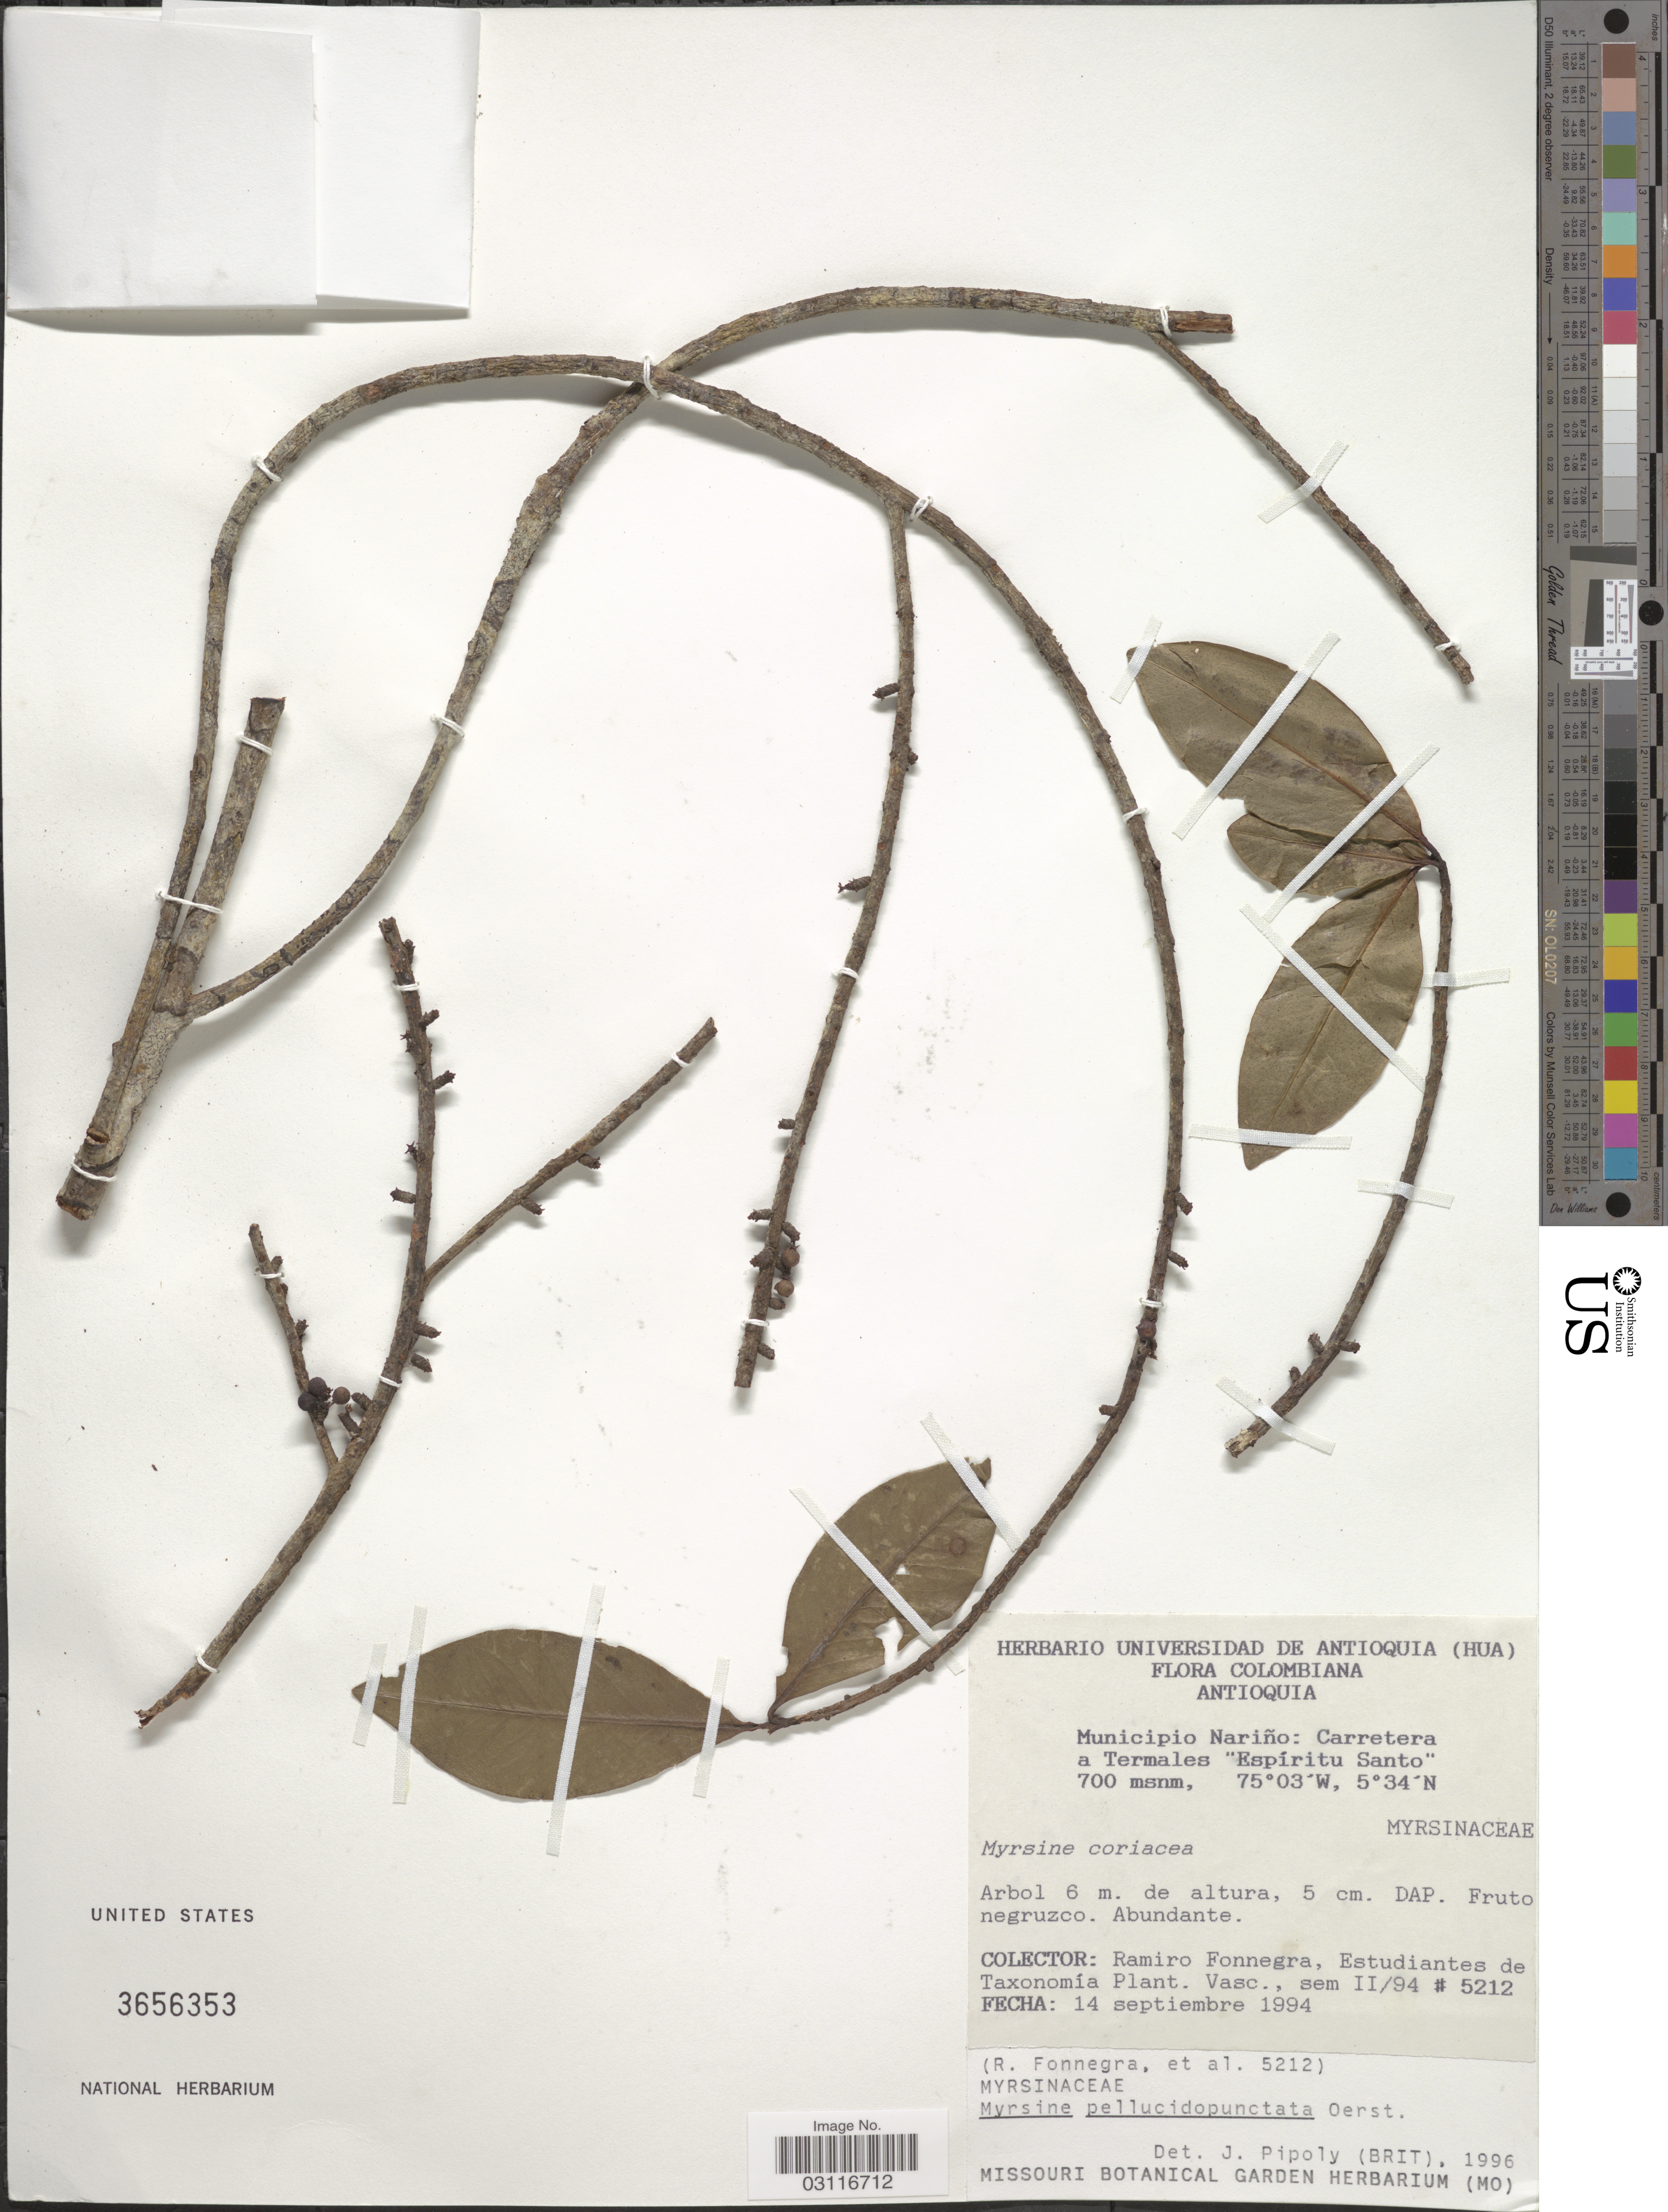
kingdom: Plantae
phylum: Tracheophyta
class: Magnoliopsida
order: Ericales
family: Primulaceae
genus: Myrsine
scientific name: Myrsine coriacea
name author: (Sw.) R. Br. ex Roem. & Schult.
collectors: R. Fonnegra & Estudiantes de Taxonomía de Plant. Vasculares sem., II/94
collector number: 5212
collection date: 1994-09-14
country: Colombia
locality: Antioquia. Municipio Nariño: Carretera a Termales "Espíritu Santo".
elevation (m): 700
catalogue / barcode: US 3656353